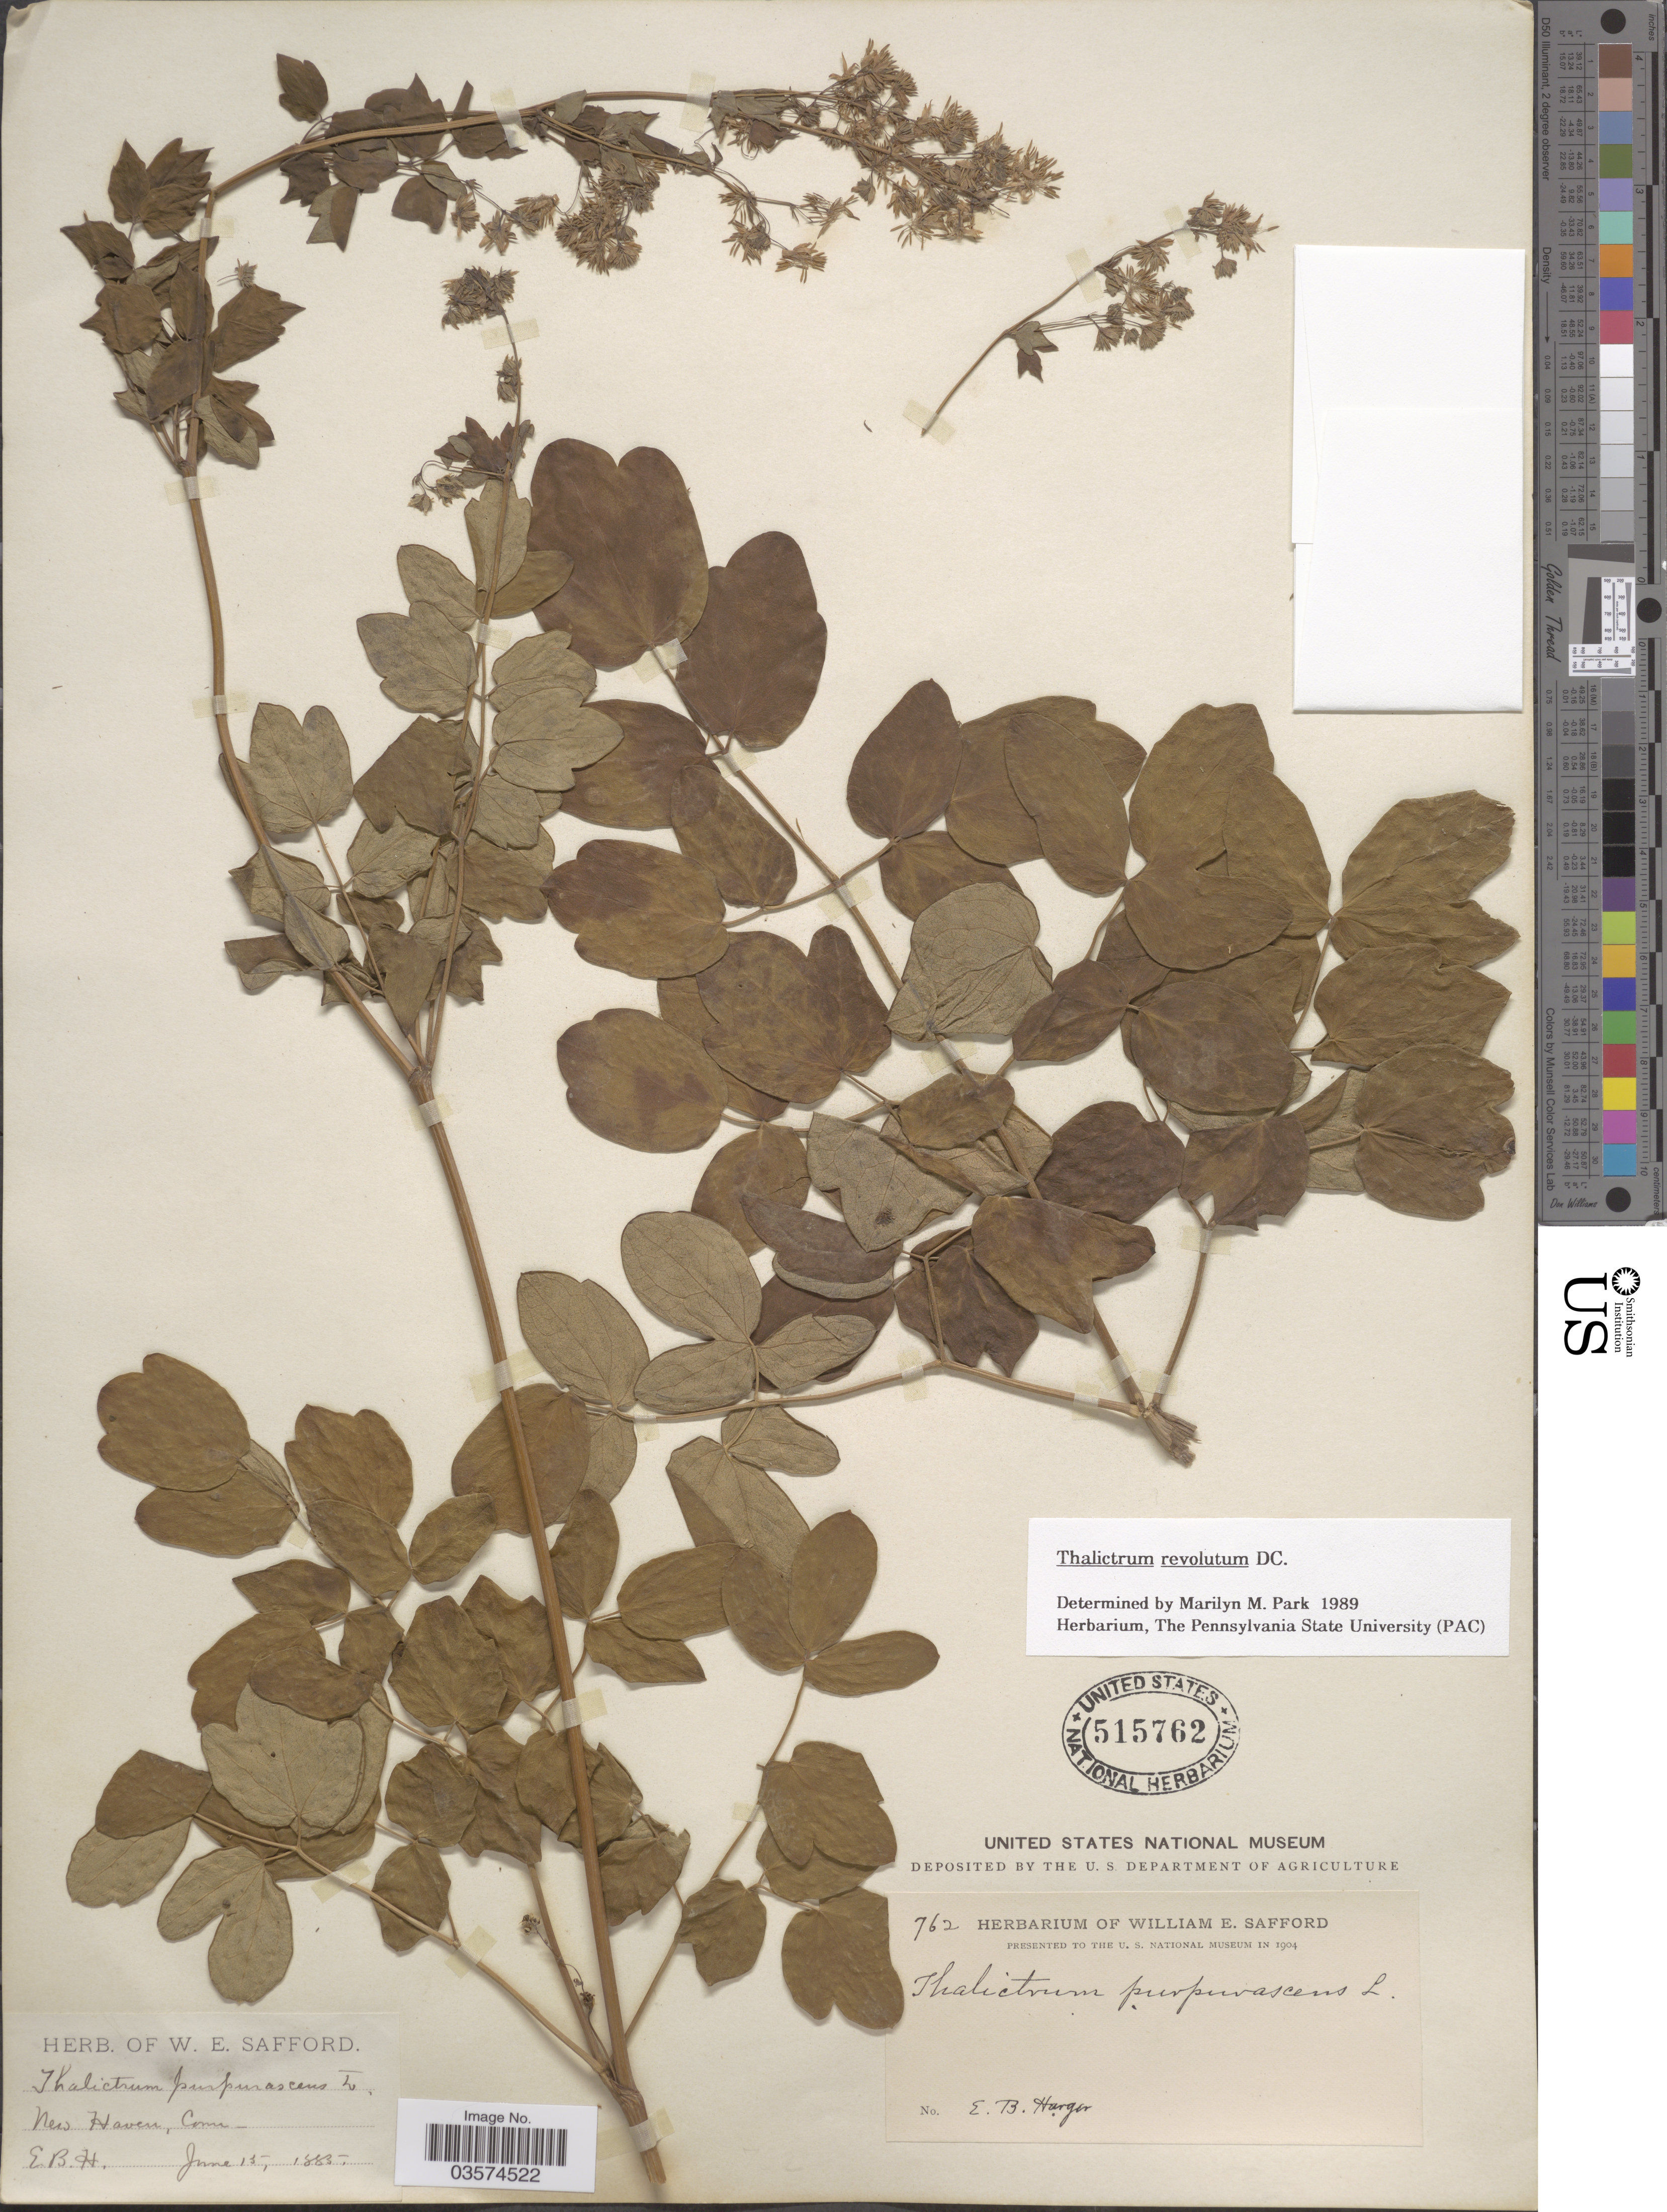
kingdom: Plantae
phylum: Tracheophyta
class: Magnoliopsida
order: Ranunculales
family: Ranunculaceae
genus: Thalictrum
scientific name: Thalictrum amphibolum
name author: Greene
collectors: E. B. Harger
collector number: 762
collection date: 1885-06-15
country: United States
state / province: Connecticut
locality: New Haven.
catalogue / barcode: US 515762